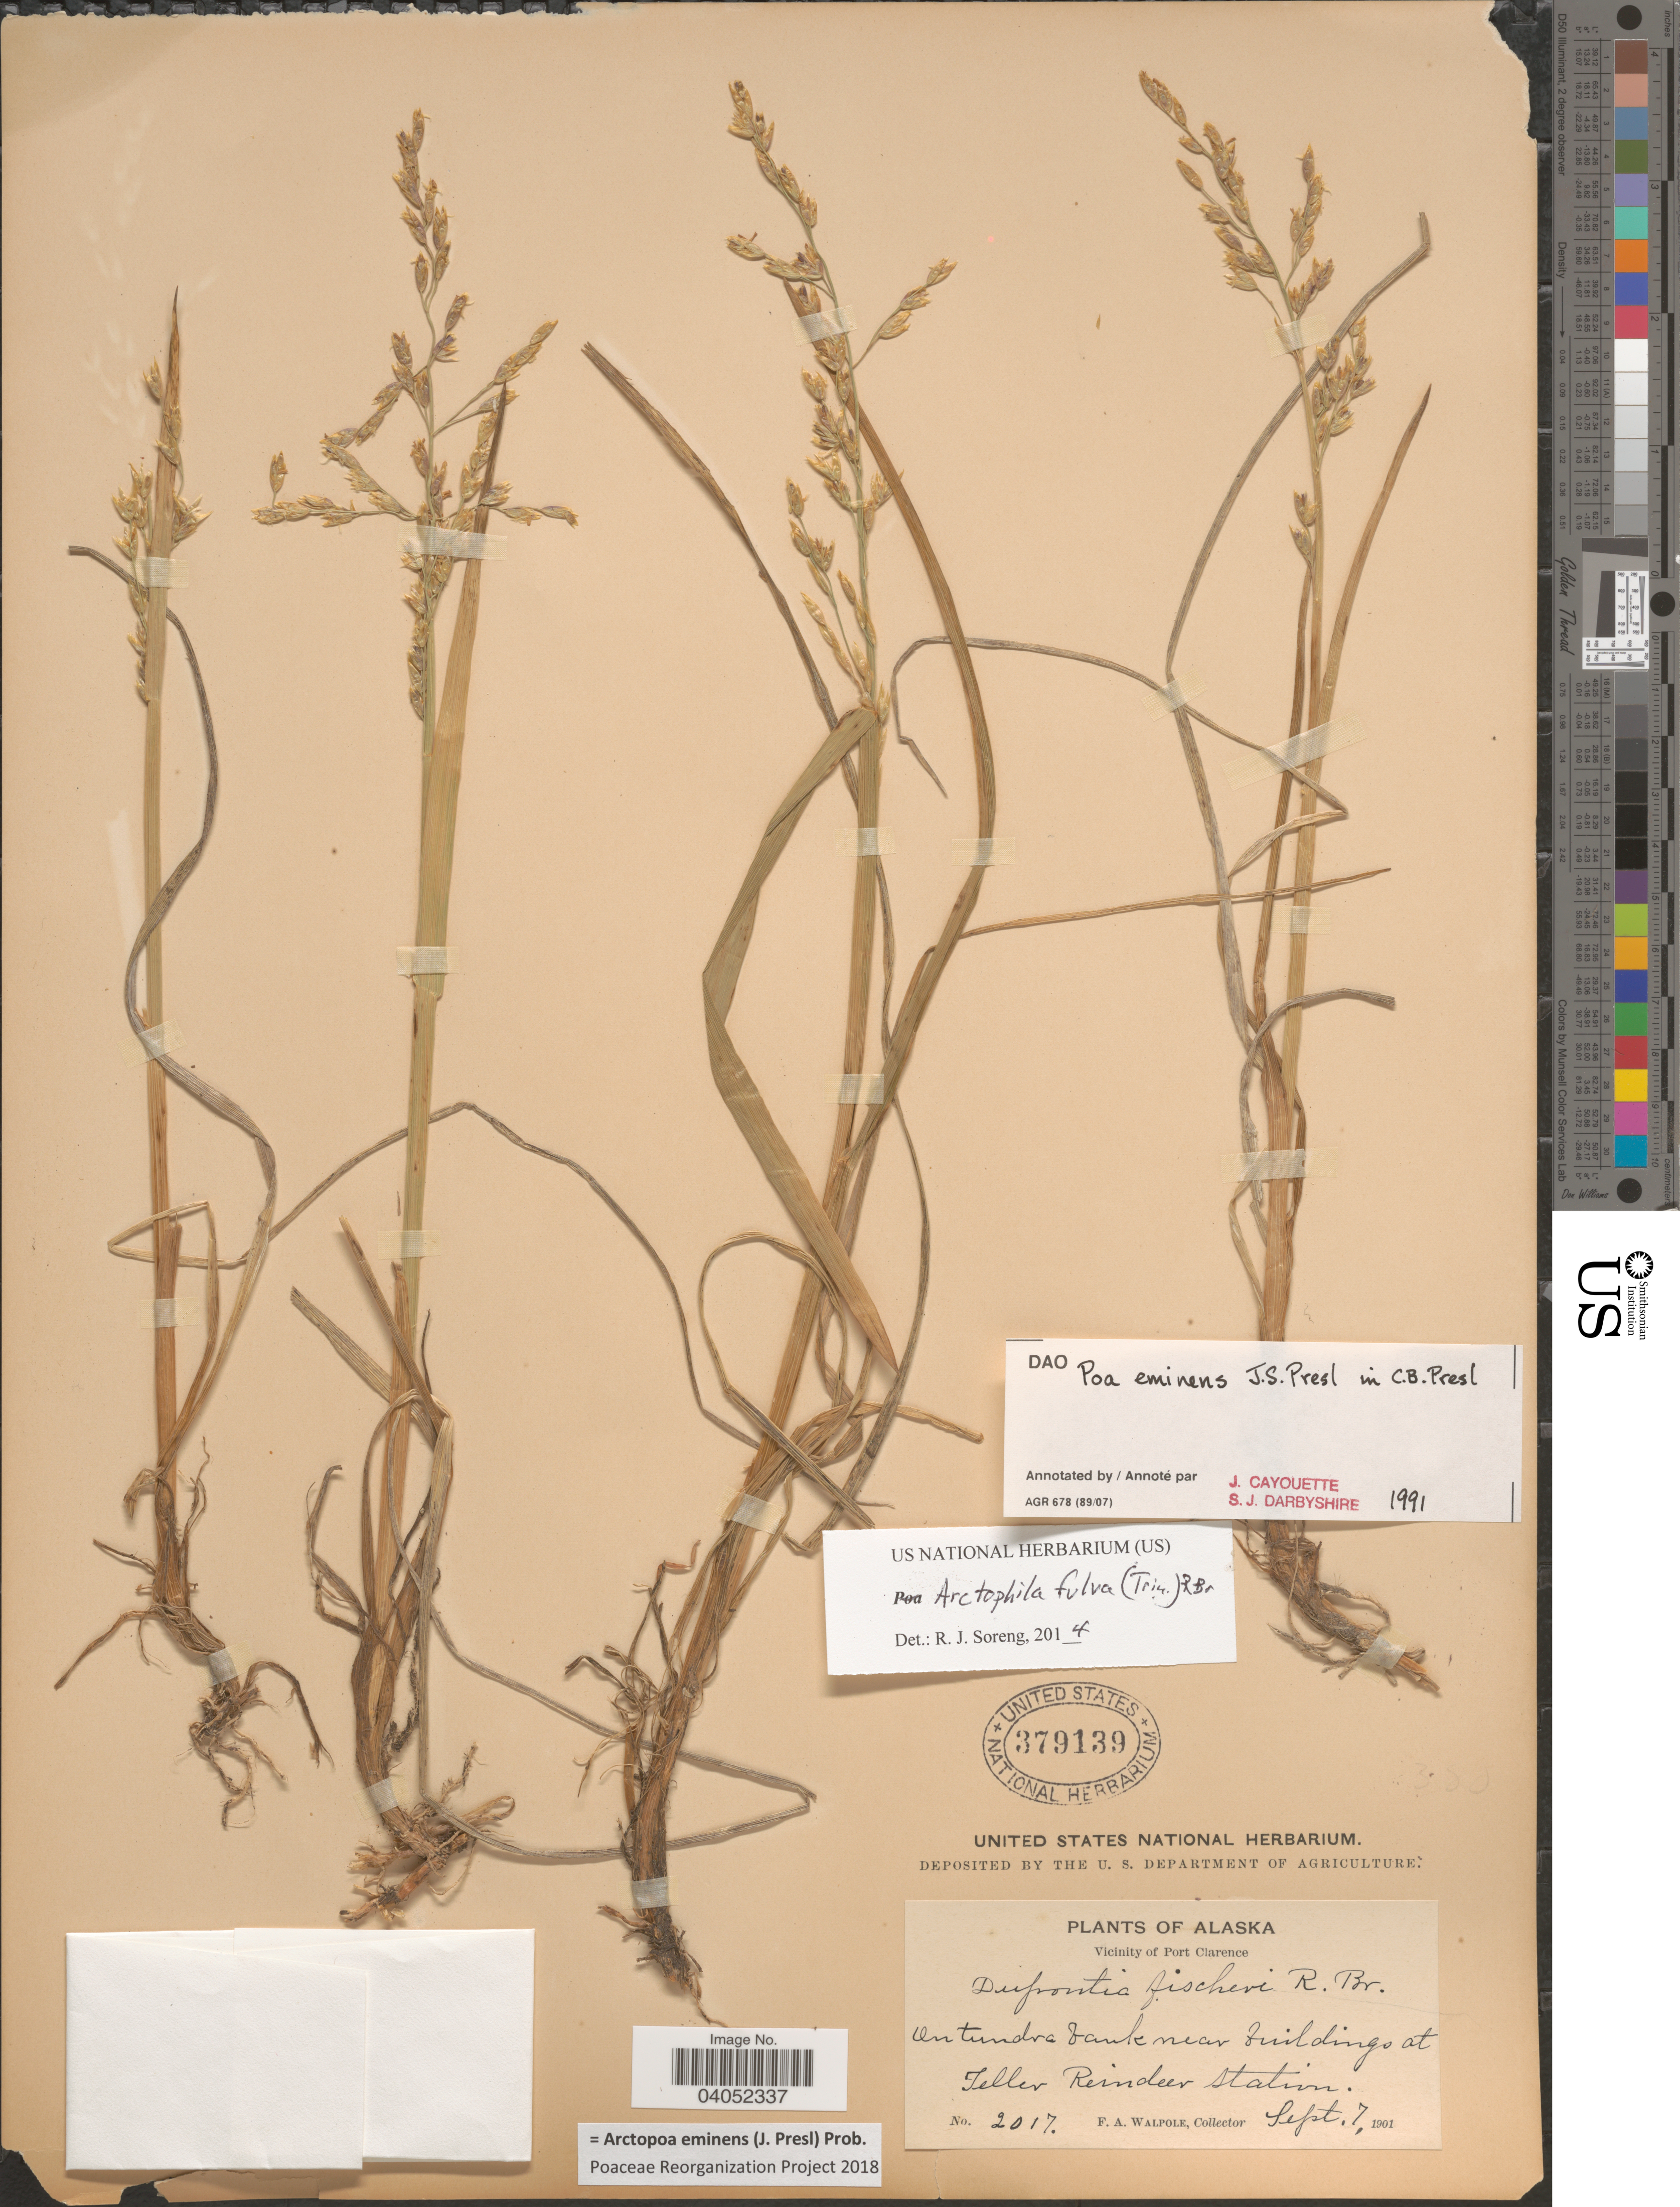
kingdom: Plantae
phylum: Tracheophyta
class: Liliopsida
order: Poales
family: Poaceae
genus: Arctopoa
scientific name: Arctopoa eminens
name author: (J. Presl) Prob.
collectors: F. Walpole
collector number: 2017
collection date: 1901-09-07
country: United States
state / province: Alaska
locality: Vicinity of Port Clarence. On tundra bank near buildings at Teller Reindeer Station.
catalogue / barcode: US 379139